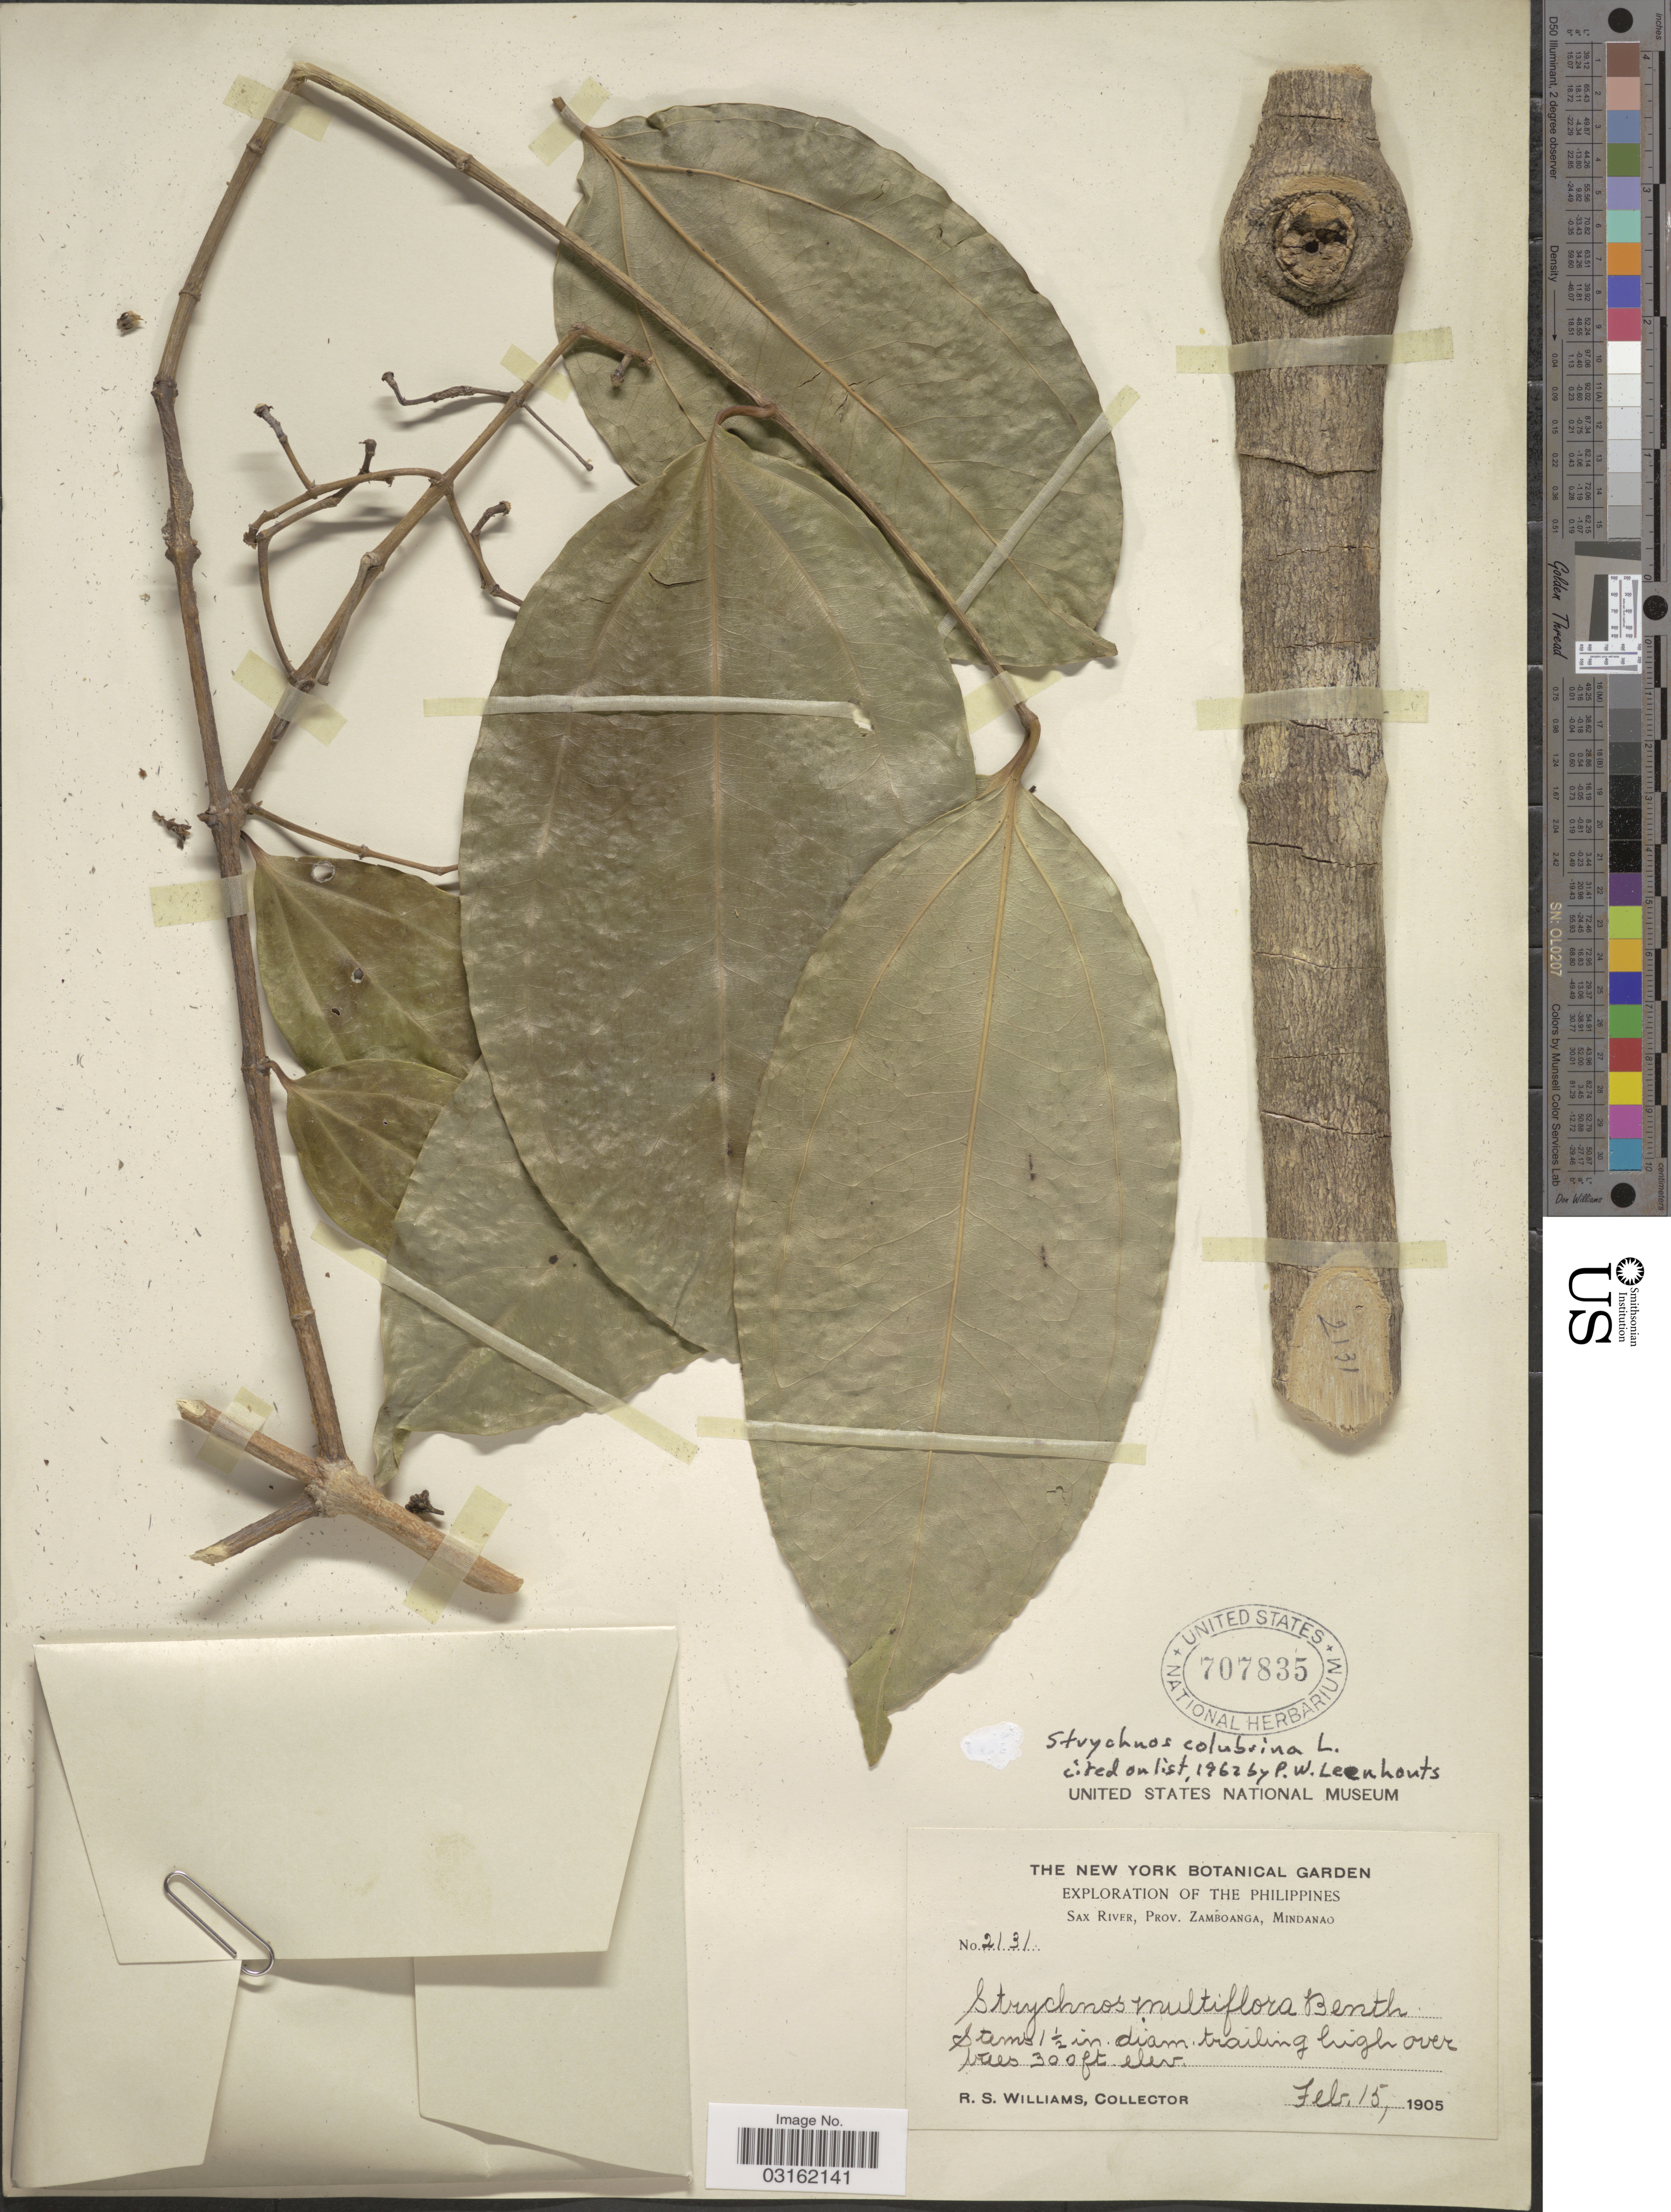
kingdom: Plantae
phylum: Tracheophyta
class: Magnoliopsida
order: Gentianales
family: Loganiaceae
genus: Strychnos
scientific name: Strychnos colubrina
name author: L.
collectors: R. S. Williams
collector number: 2131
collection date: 1905-02-15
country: Philippines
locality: Sax River, Prov. Zamboanga, Mindanao.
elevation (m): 91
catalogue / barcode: US 707835